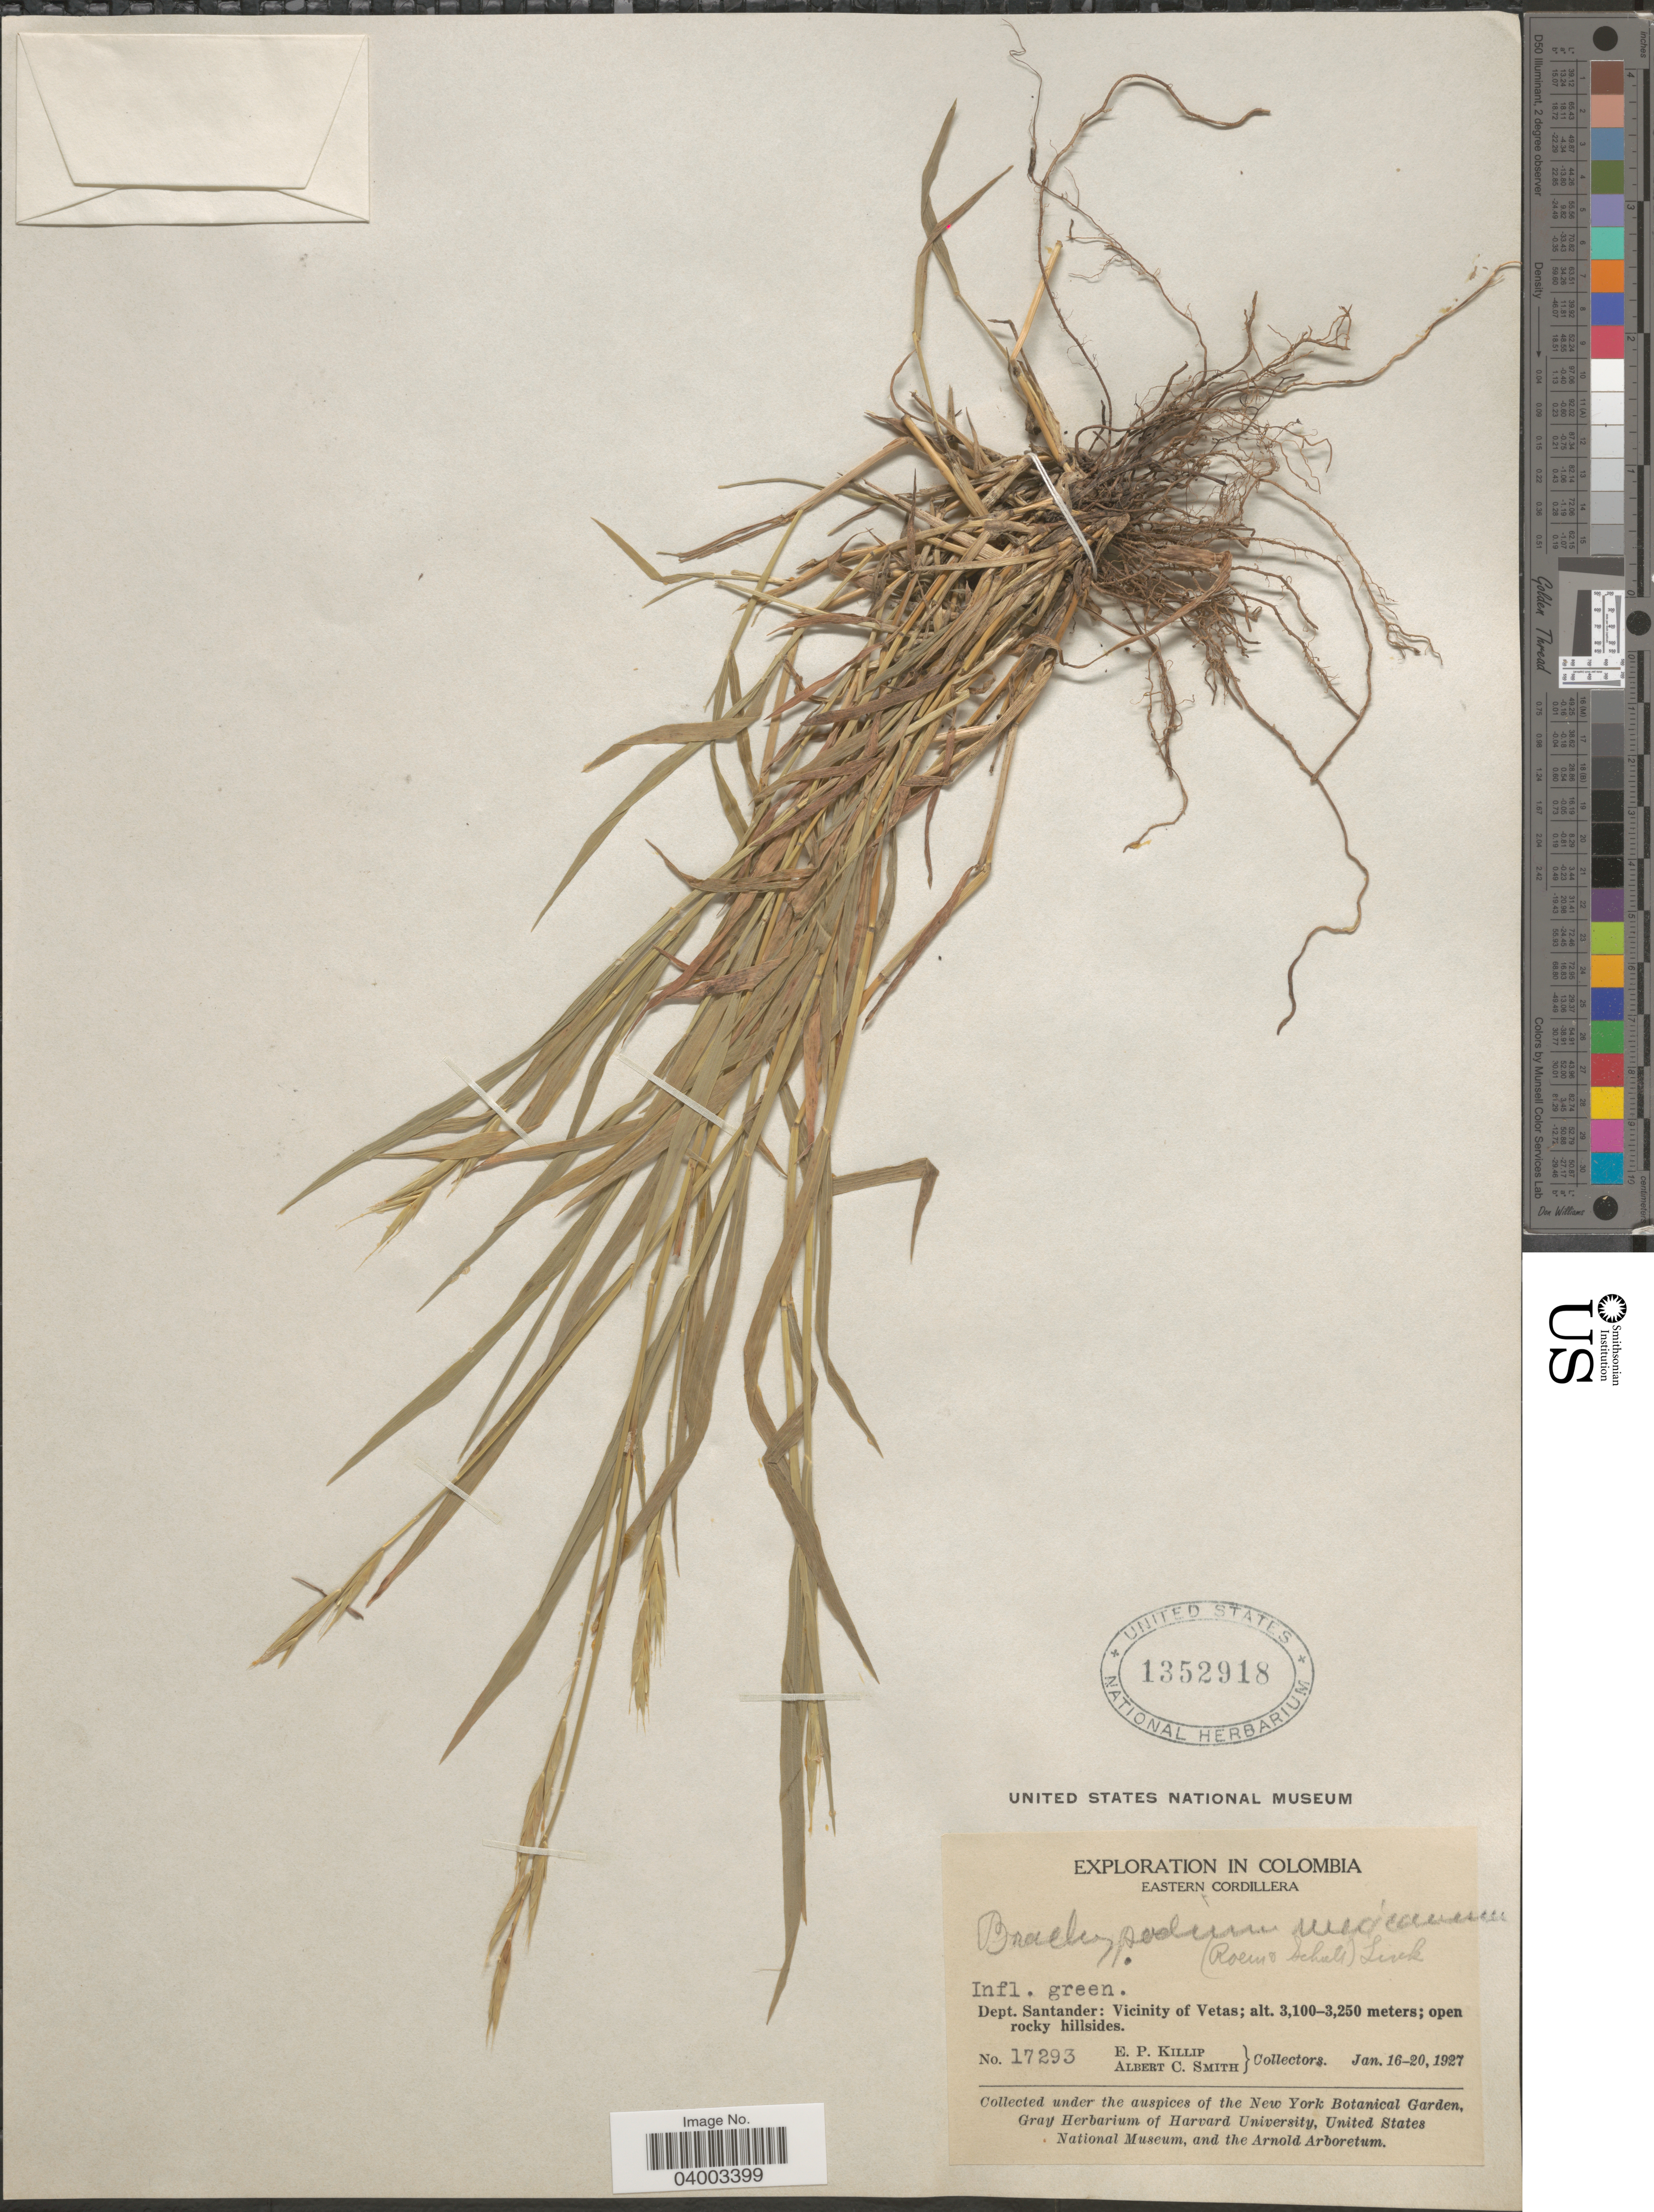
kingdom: Plantae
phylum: Tracheophyta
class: Liliopsida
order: Poales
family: Poaceae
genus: Brachypodium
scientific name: Brachypodium mexicanum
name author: (Roem. & Schult.) Link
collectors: E. P. Killip & A. C. Smith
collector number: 17293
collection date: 1927-01-16/1927-01-20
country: Colombia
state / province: Santander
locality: Eastern Cordillera. Dept. Santander: Vicinity of Vetas.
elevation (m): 3100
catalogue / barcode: US 1352918